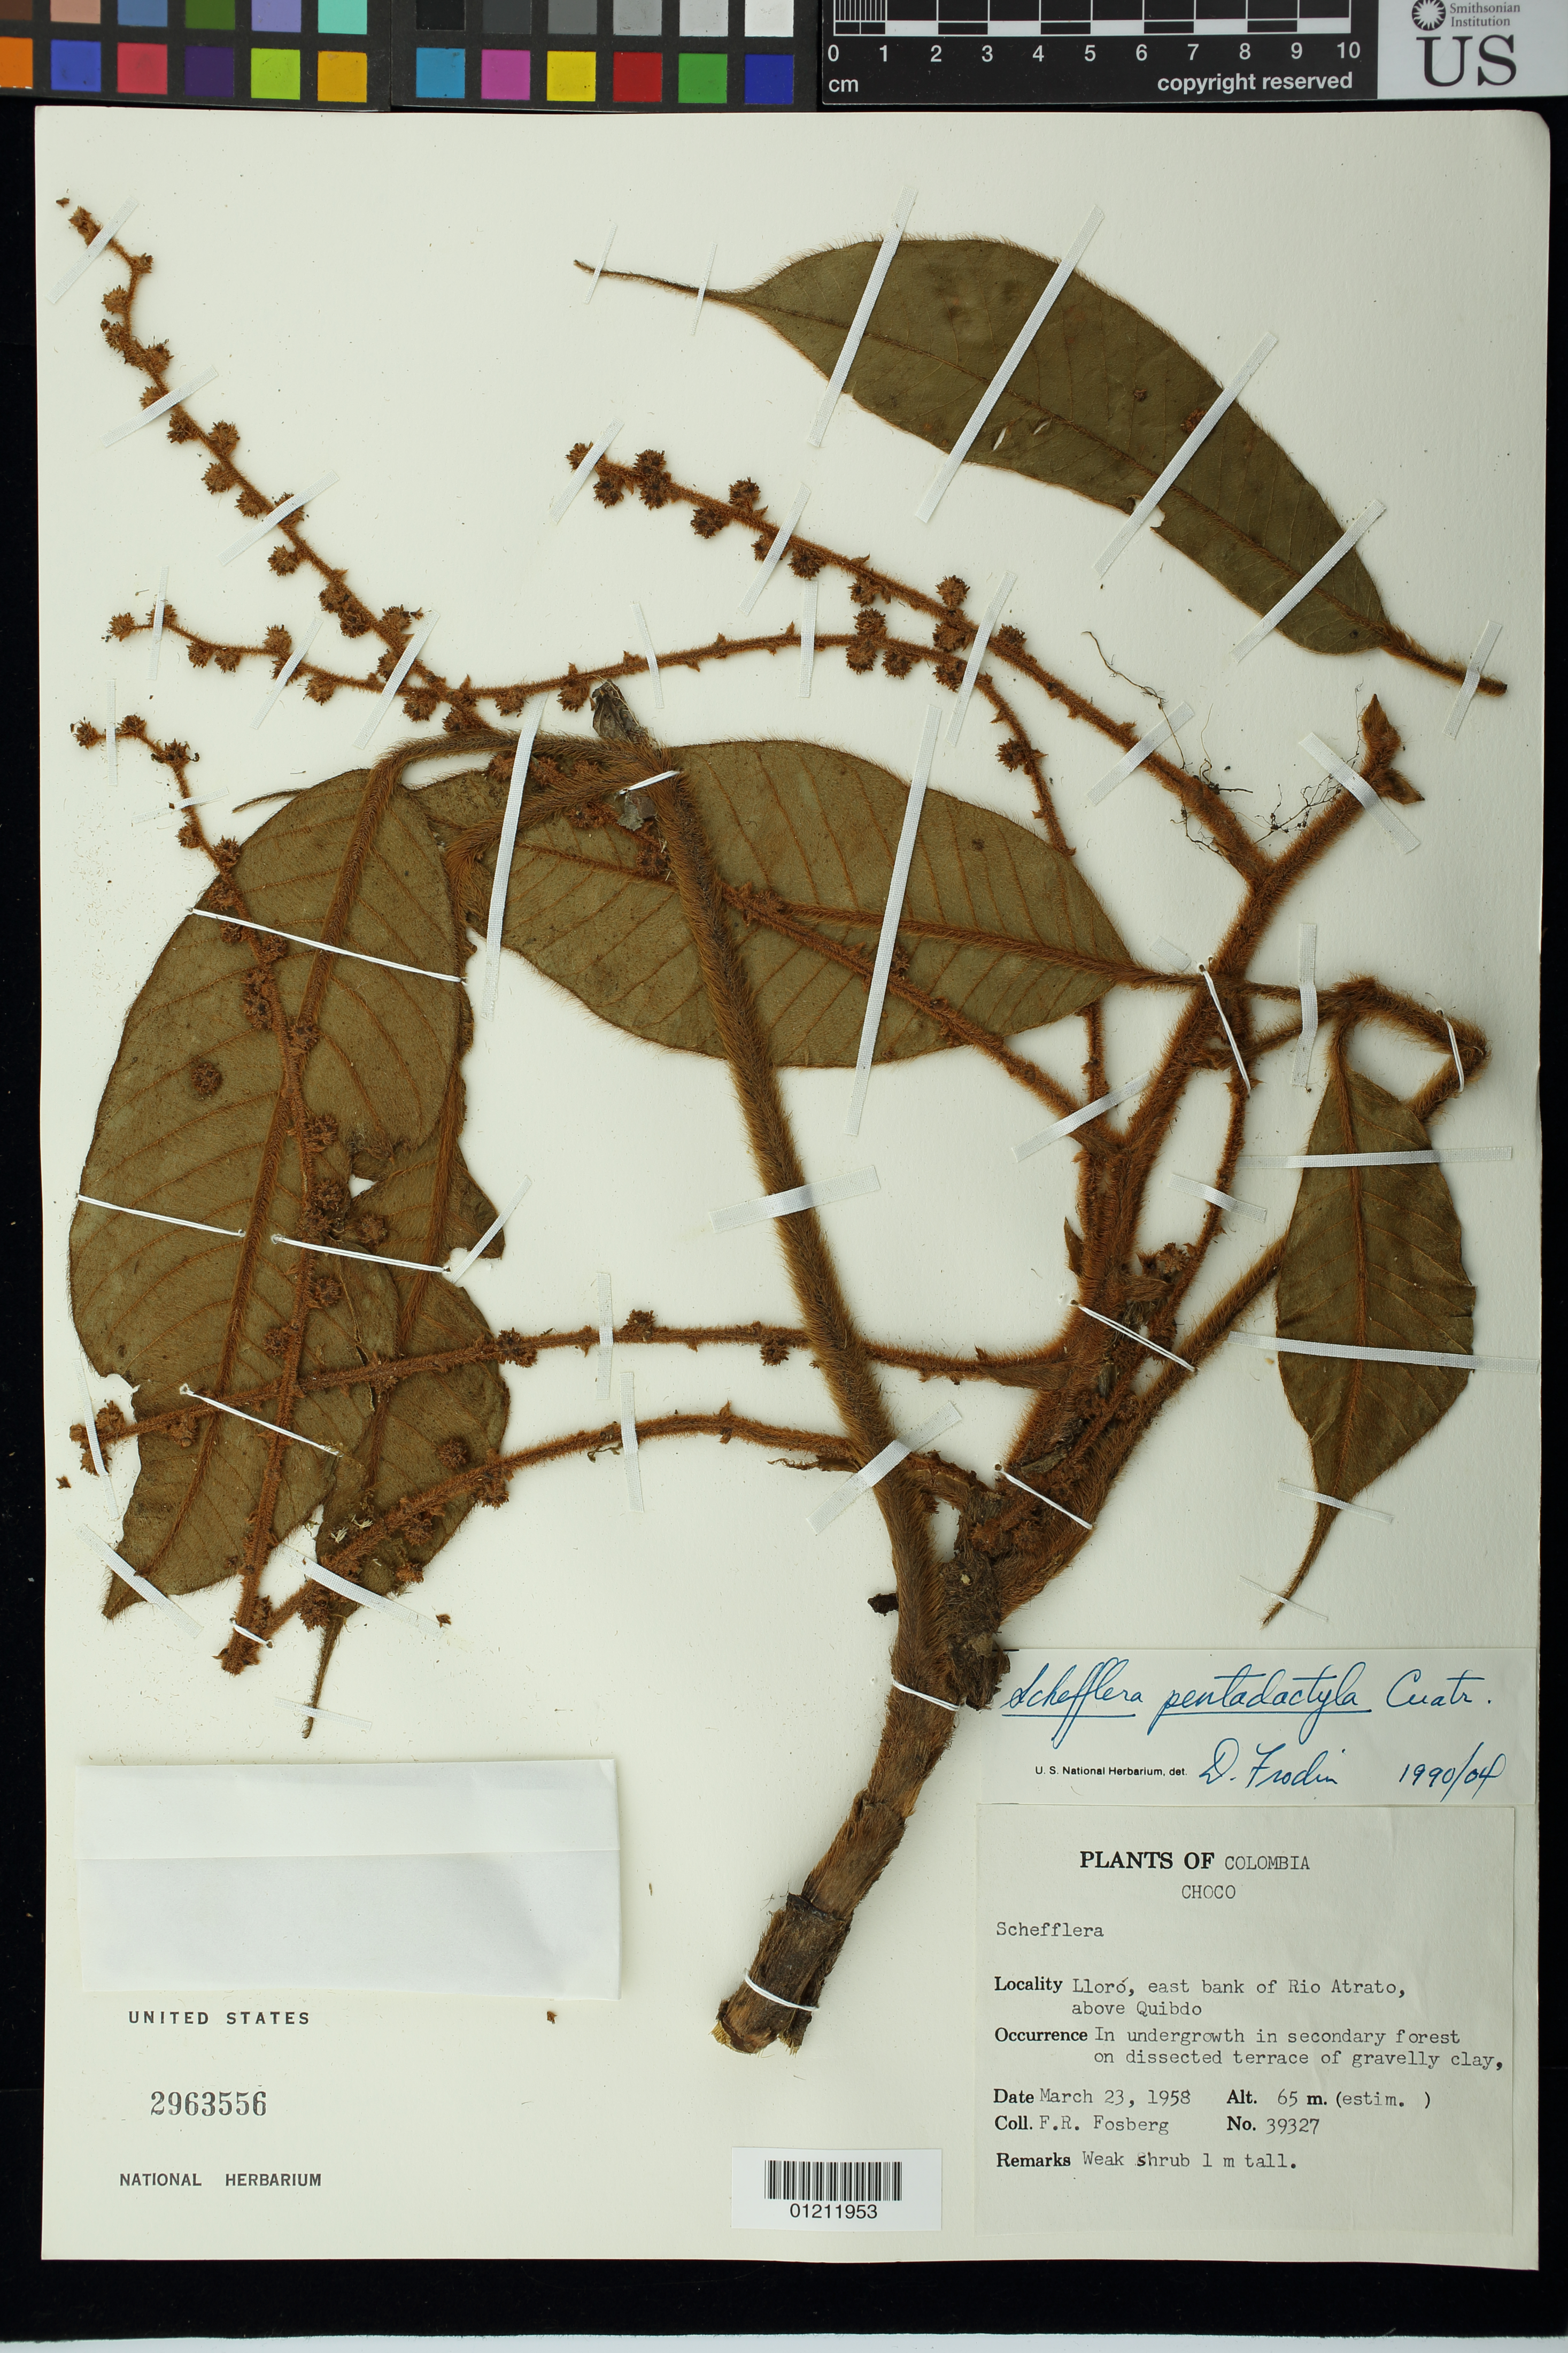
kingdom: Plantae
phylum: Tracheophyta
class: Magnoliopsida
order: Apiales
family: Araliaceae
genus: Schefflera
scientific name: Schefflera pentadactyla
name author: Cuatrec.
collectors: F. R. Fosberg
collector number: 39327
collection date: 1958-03-23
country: Colombia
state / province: Choco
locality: Lloró, east bank of the Rio Atrato, above Quibdo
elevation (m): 65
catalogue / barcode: US 2963556